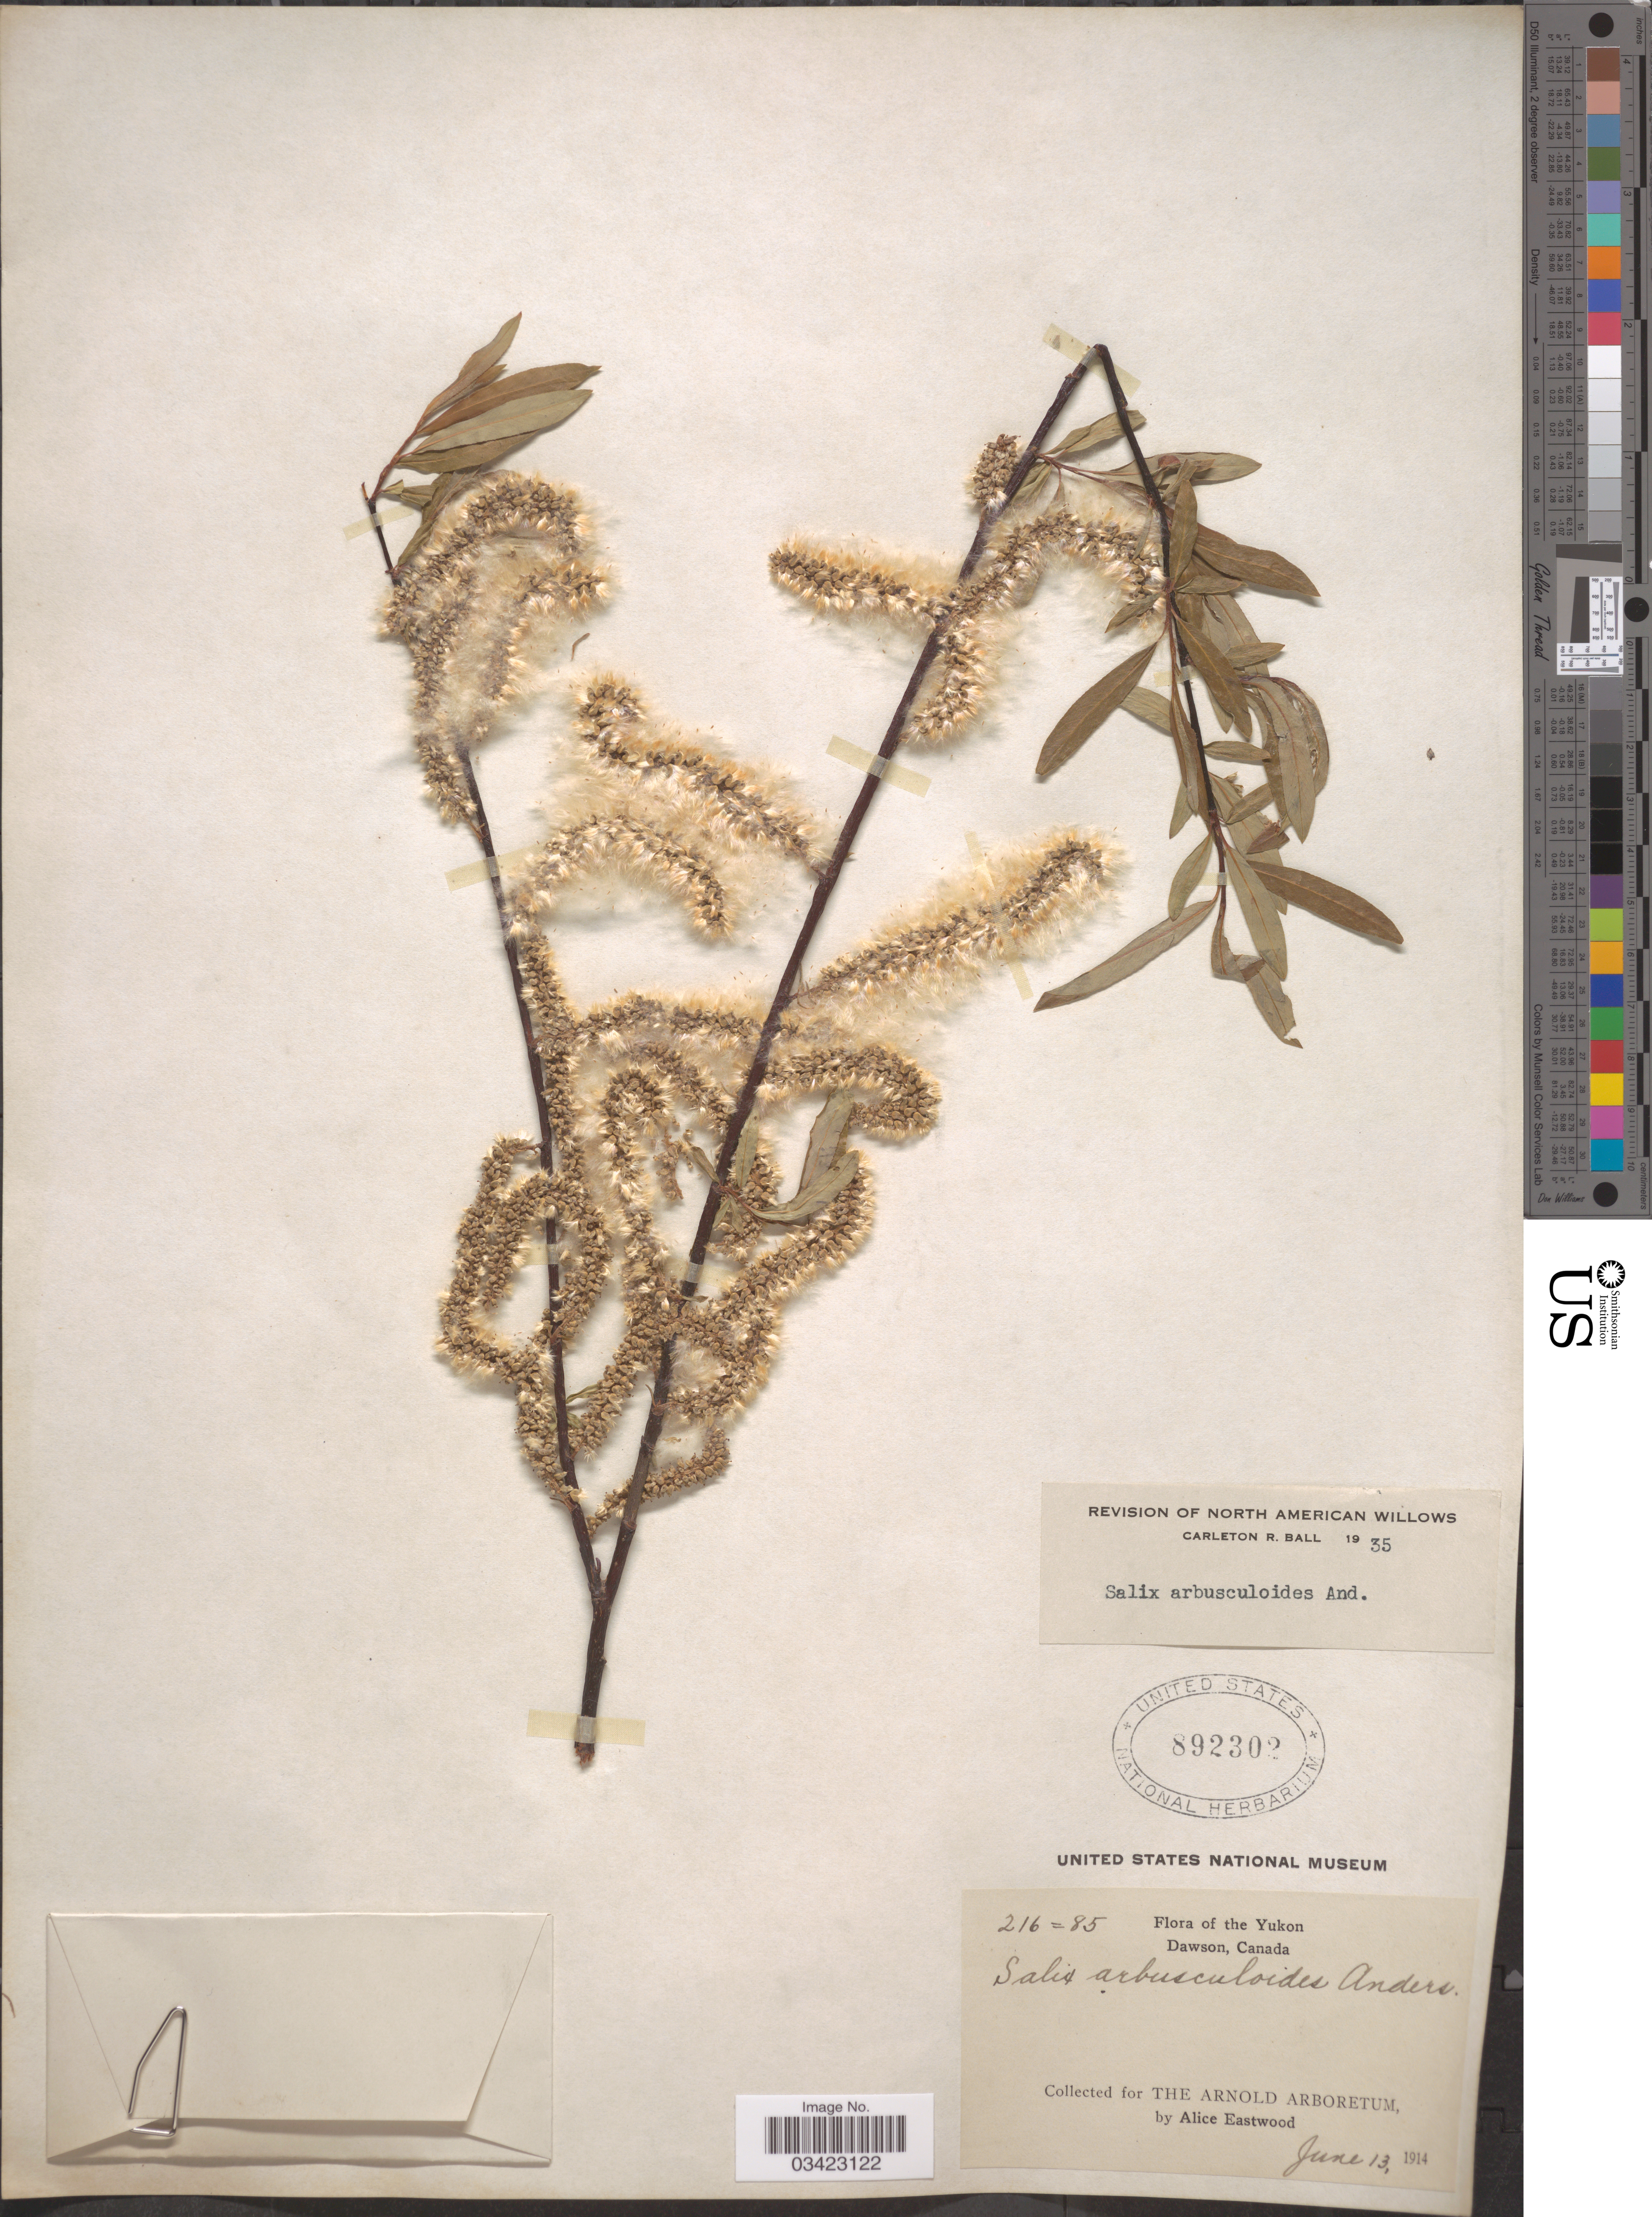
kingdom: Plantae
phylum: Tracheophyta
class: Magnoliopsida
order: Malpighiales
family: Salicaceae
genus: Salix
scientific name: Salix arbusculoides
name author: Andersson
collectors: A. Eastwood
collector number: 216=85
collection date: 1914-06-13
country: Canada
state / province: Yukon Territory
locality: Yukon. Dawson.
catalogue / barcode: US 892302